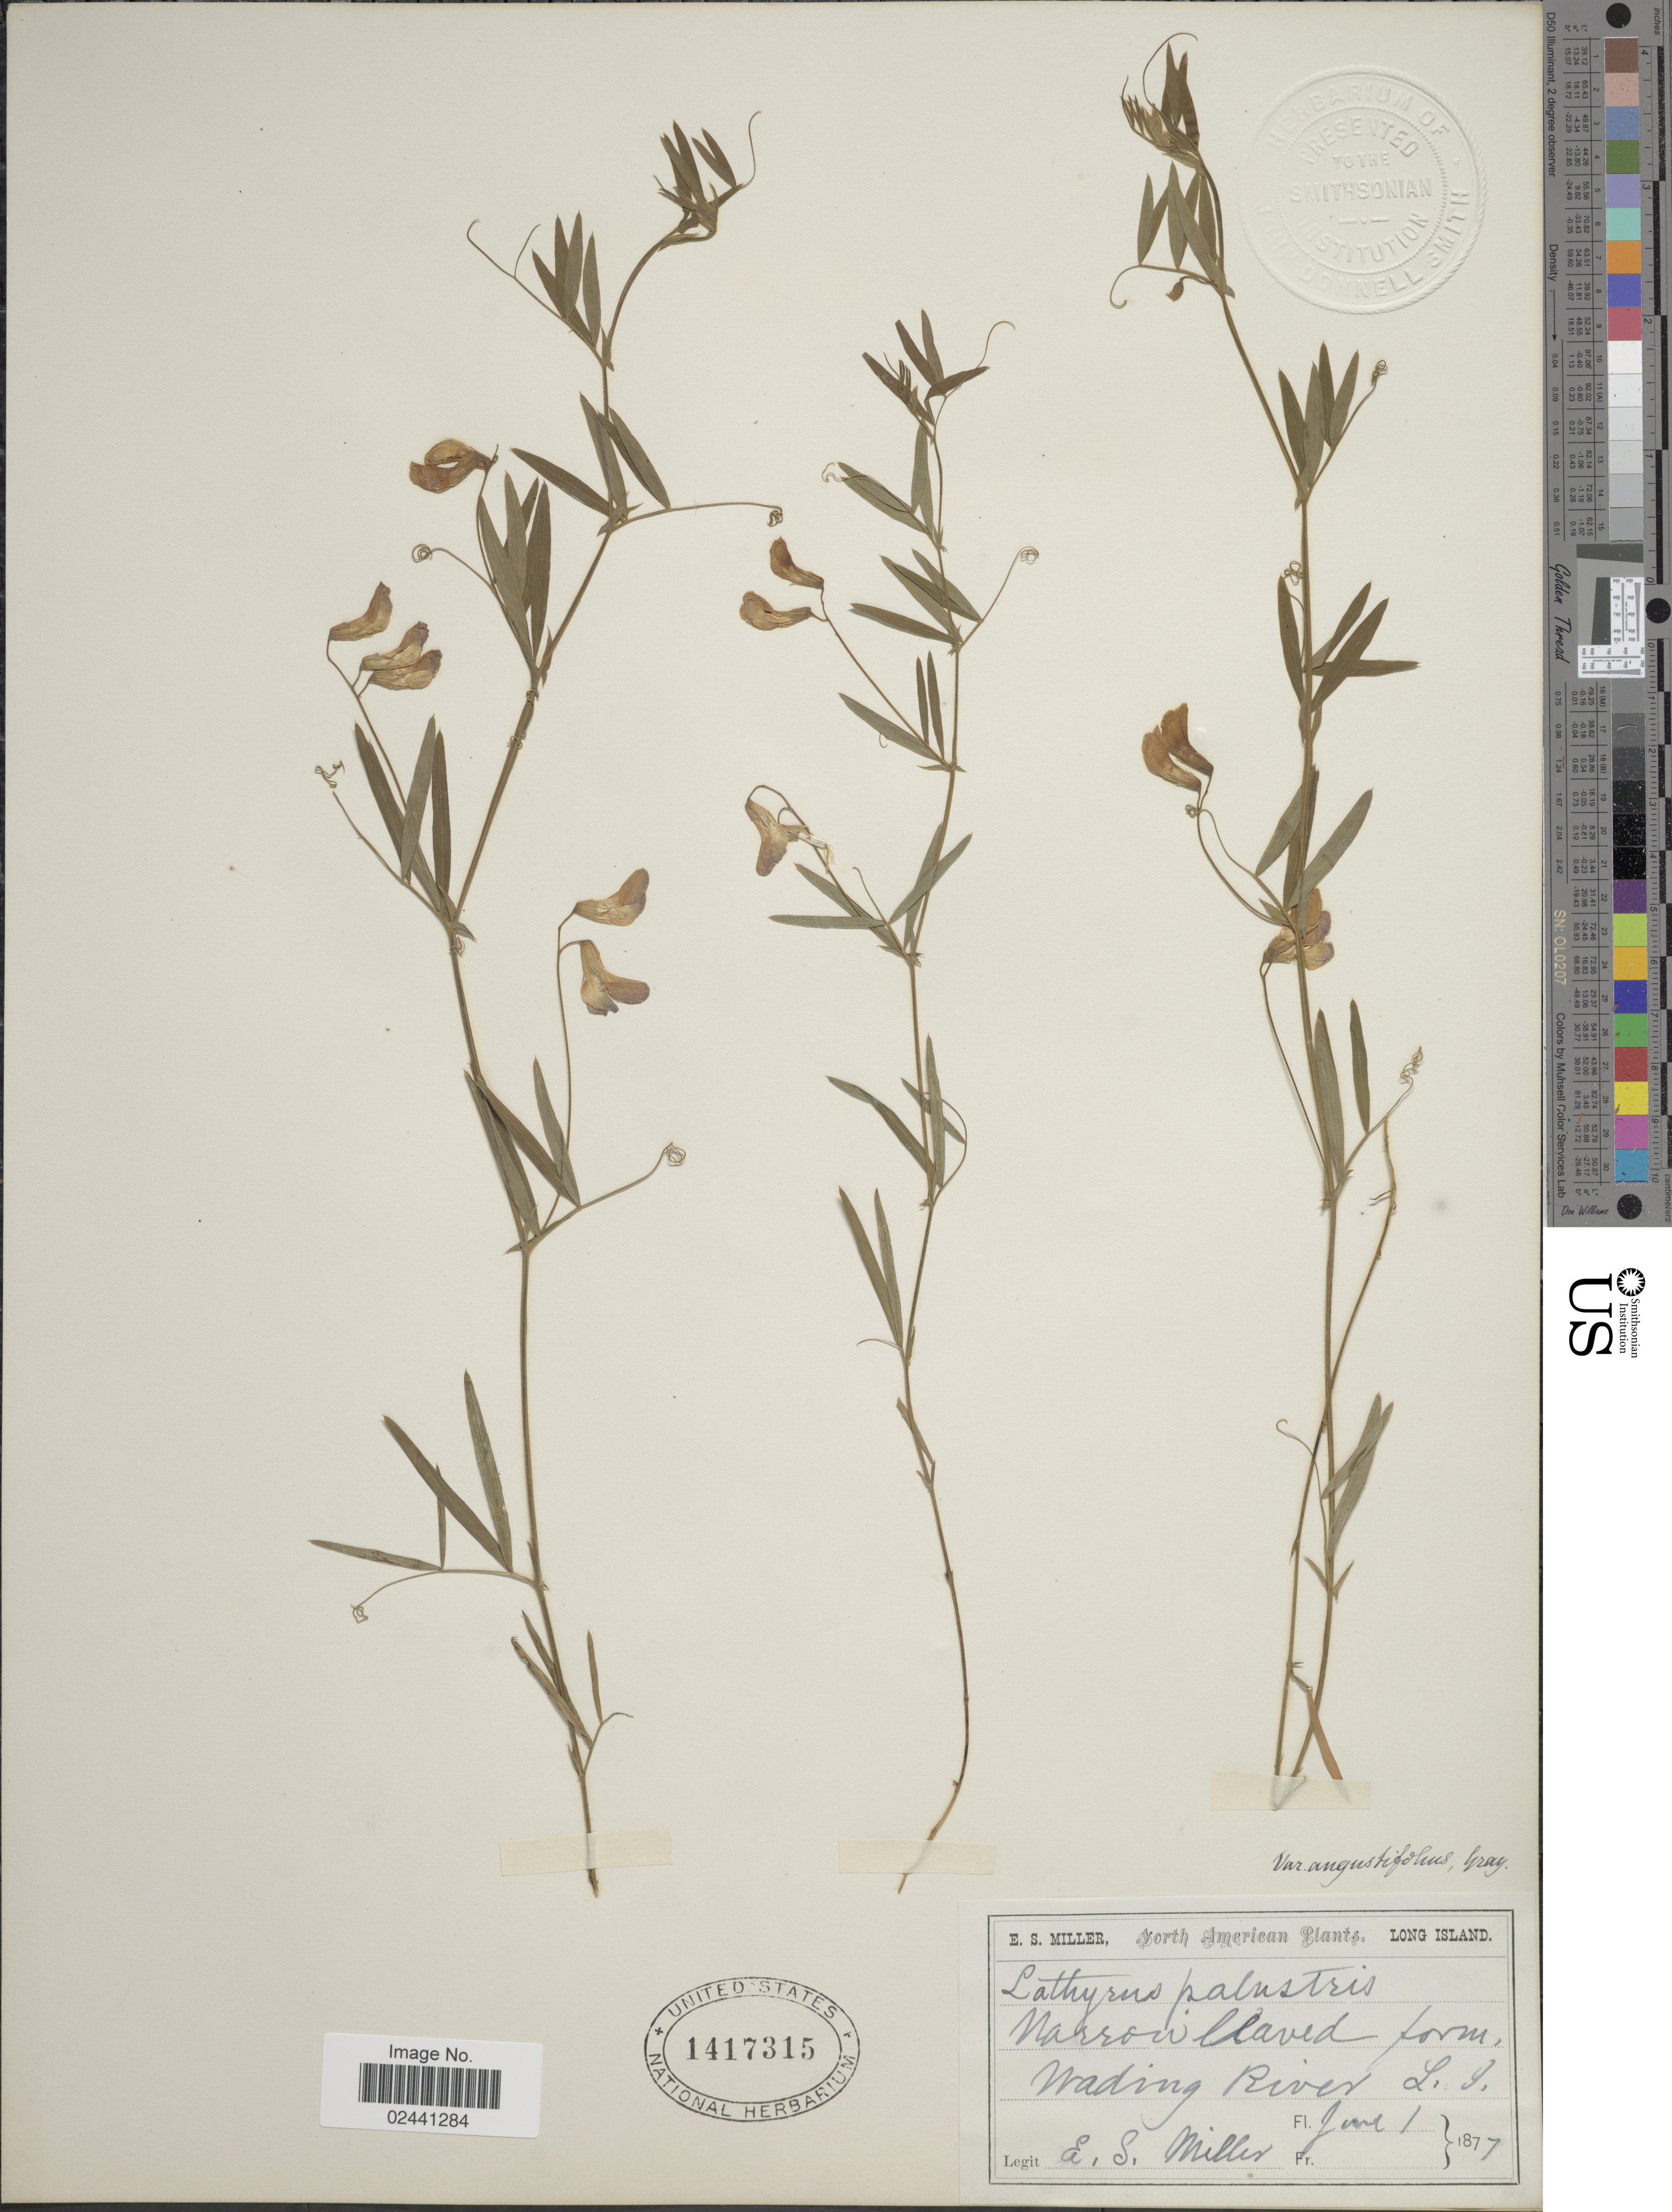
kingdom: Plantae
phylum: Tracheophyta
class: Magnoliopsida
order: Fabales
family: Fabaceae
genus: Lathyrus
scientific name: Lathyrus palustris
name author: L.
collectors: E. S. Miller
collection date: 1877-06-01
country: United States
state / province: New York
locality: Long Island, Wading River, L.I.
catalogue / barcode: US 1417315